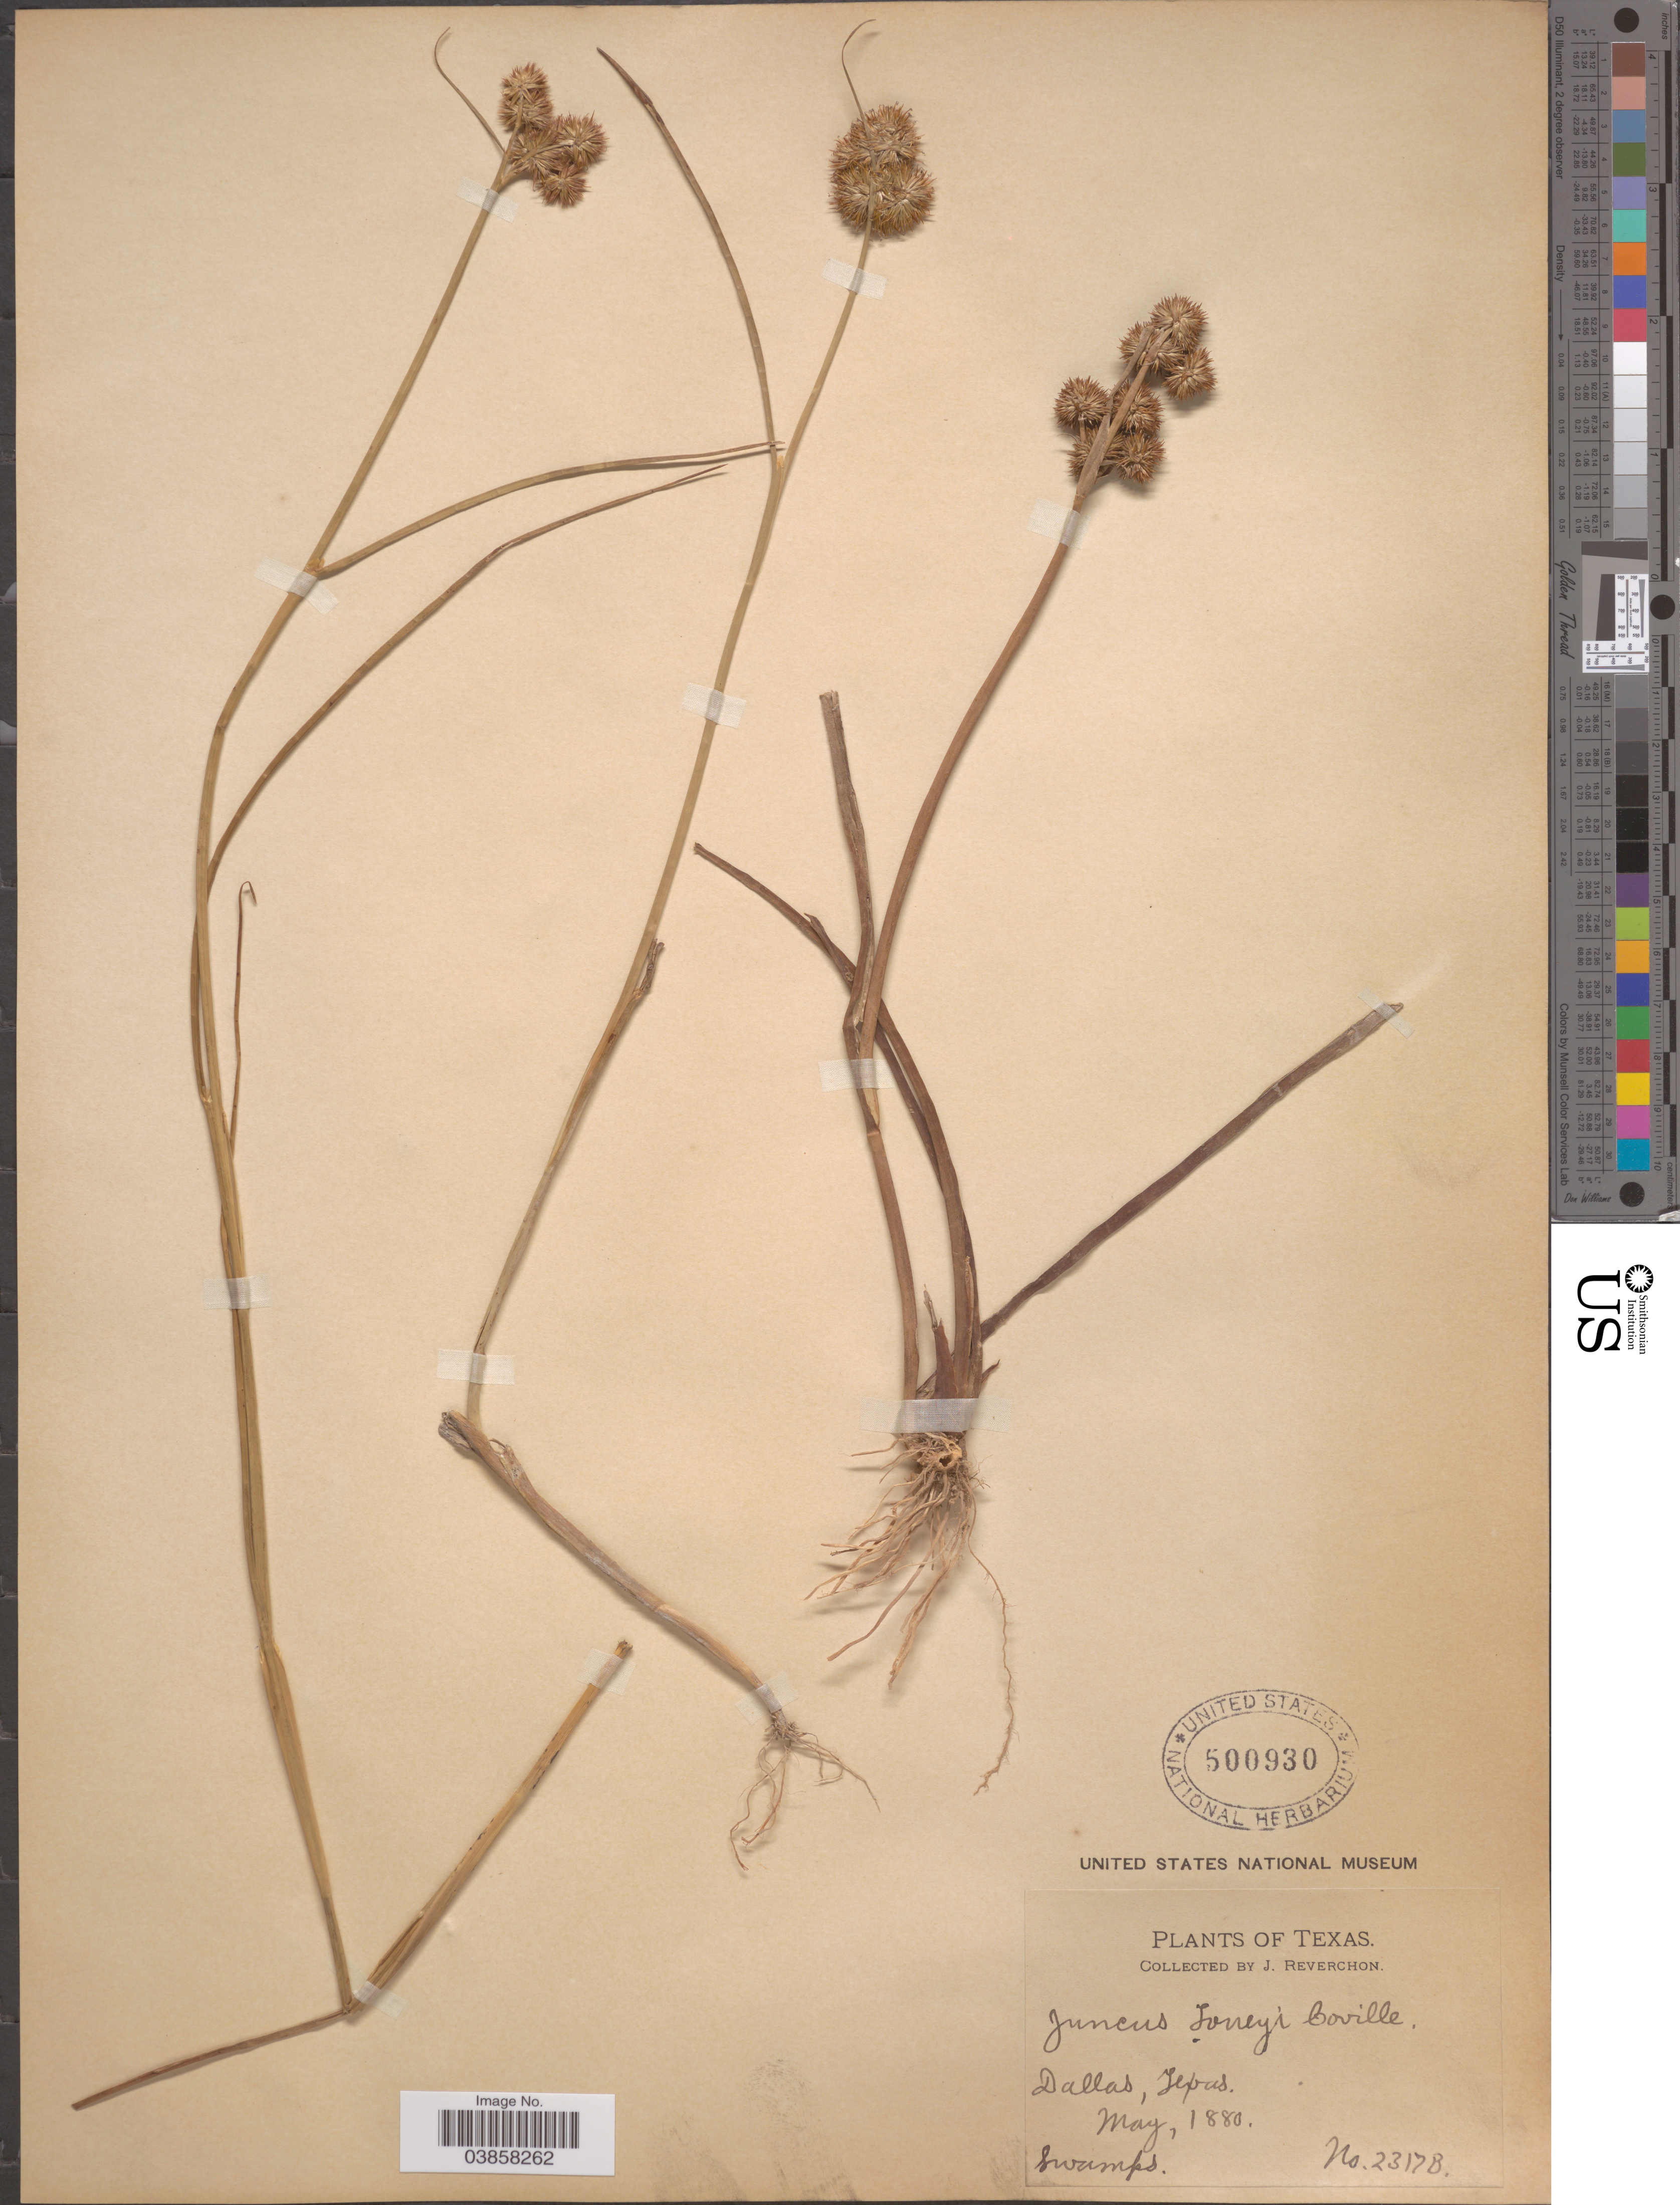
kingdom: Plantae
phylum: Tracheophyta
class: Liliopsida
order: Poales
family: Juncaceae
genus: Juncus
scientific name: Juncus torreyi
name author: Coville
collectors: J. Reverchon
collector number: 2317B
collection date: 1880-05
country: United States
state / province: Texas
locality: Dallas.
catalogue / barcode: US 500930